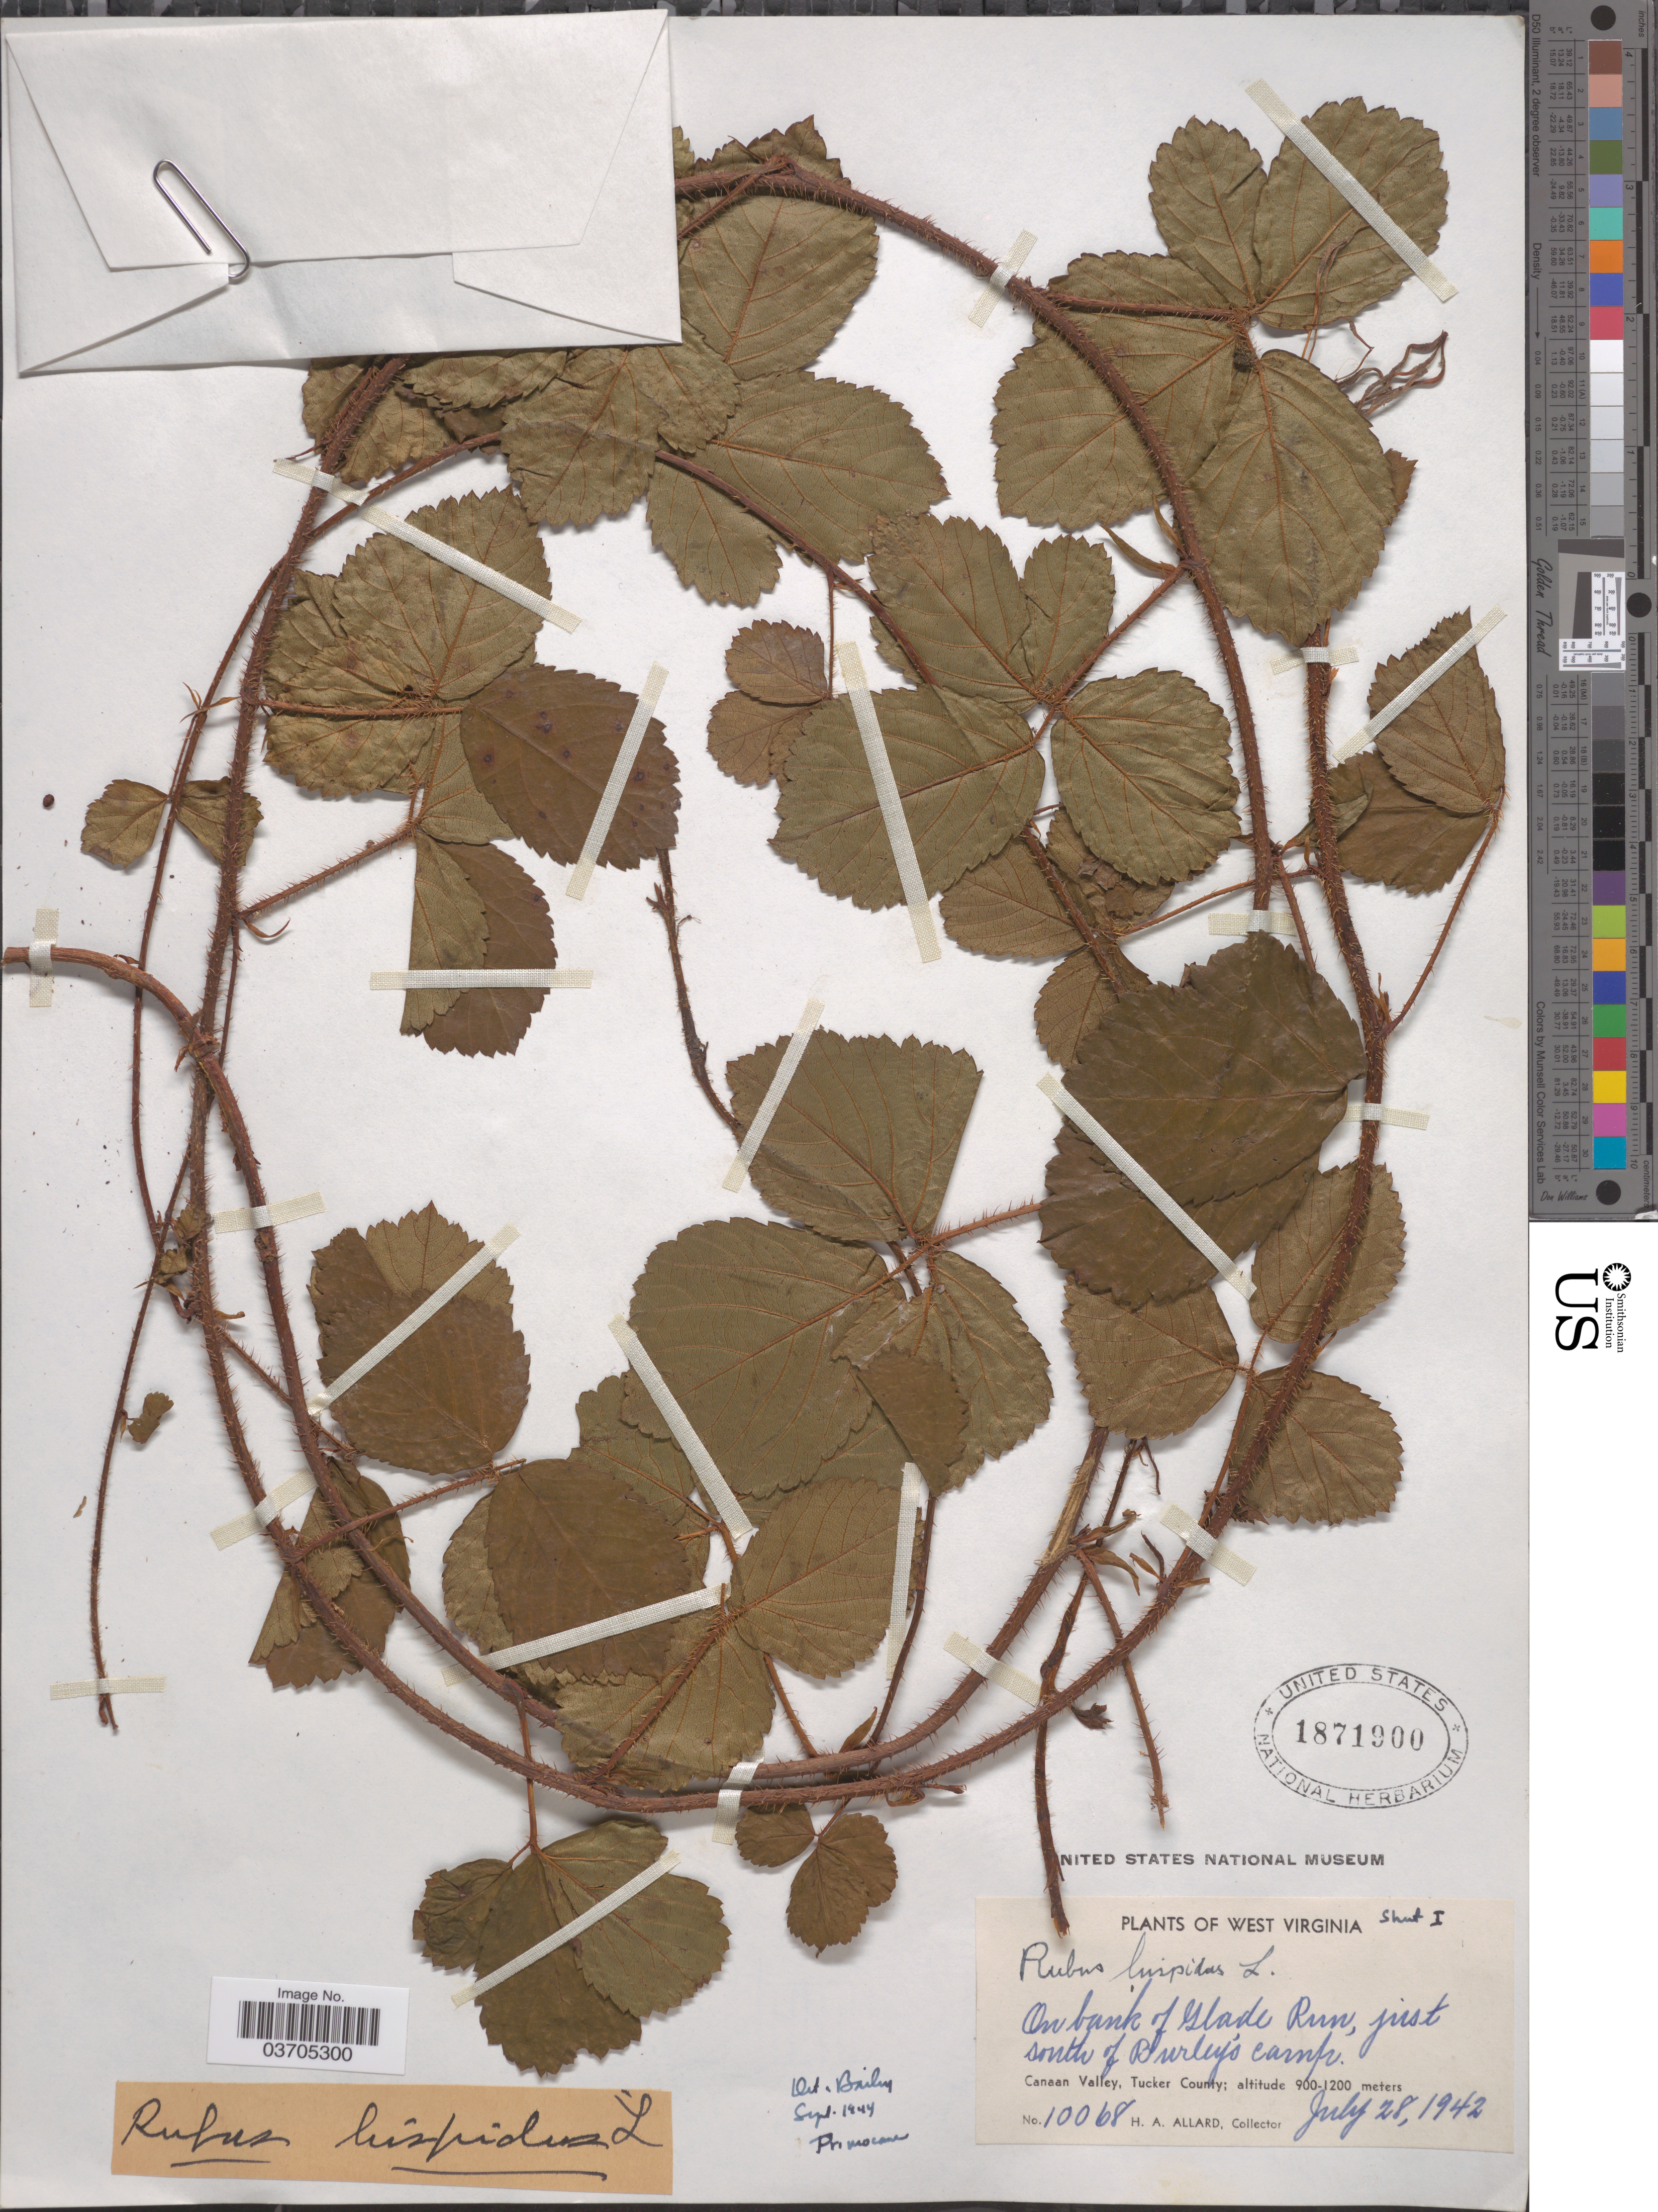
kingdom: Plantae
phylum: Tracheophyta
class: Magnoliopsida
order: Rosales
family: Rosaceae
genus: Rubus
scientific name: Rubus hispidus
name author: L.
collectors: H. A. Allard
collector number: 10068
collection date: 1942-07-28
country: United States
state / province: West Virginia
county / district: Tucker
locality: On bank of Glade Run, just south of Burley's camp. Canaan Valley, Tucker County.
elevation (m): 900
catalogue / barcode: US 1871900